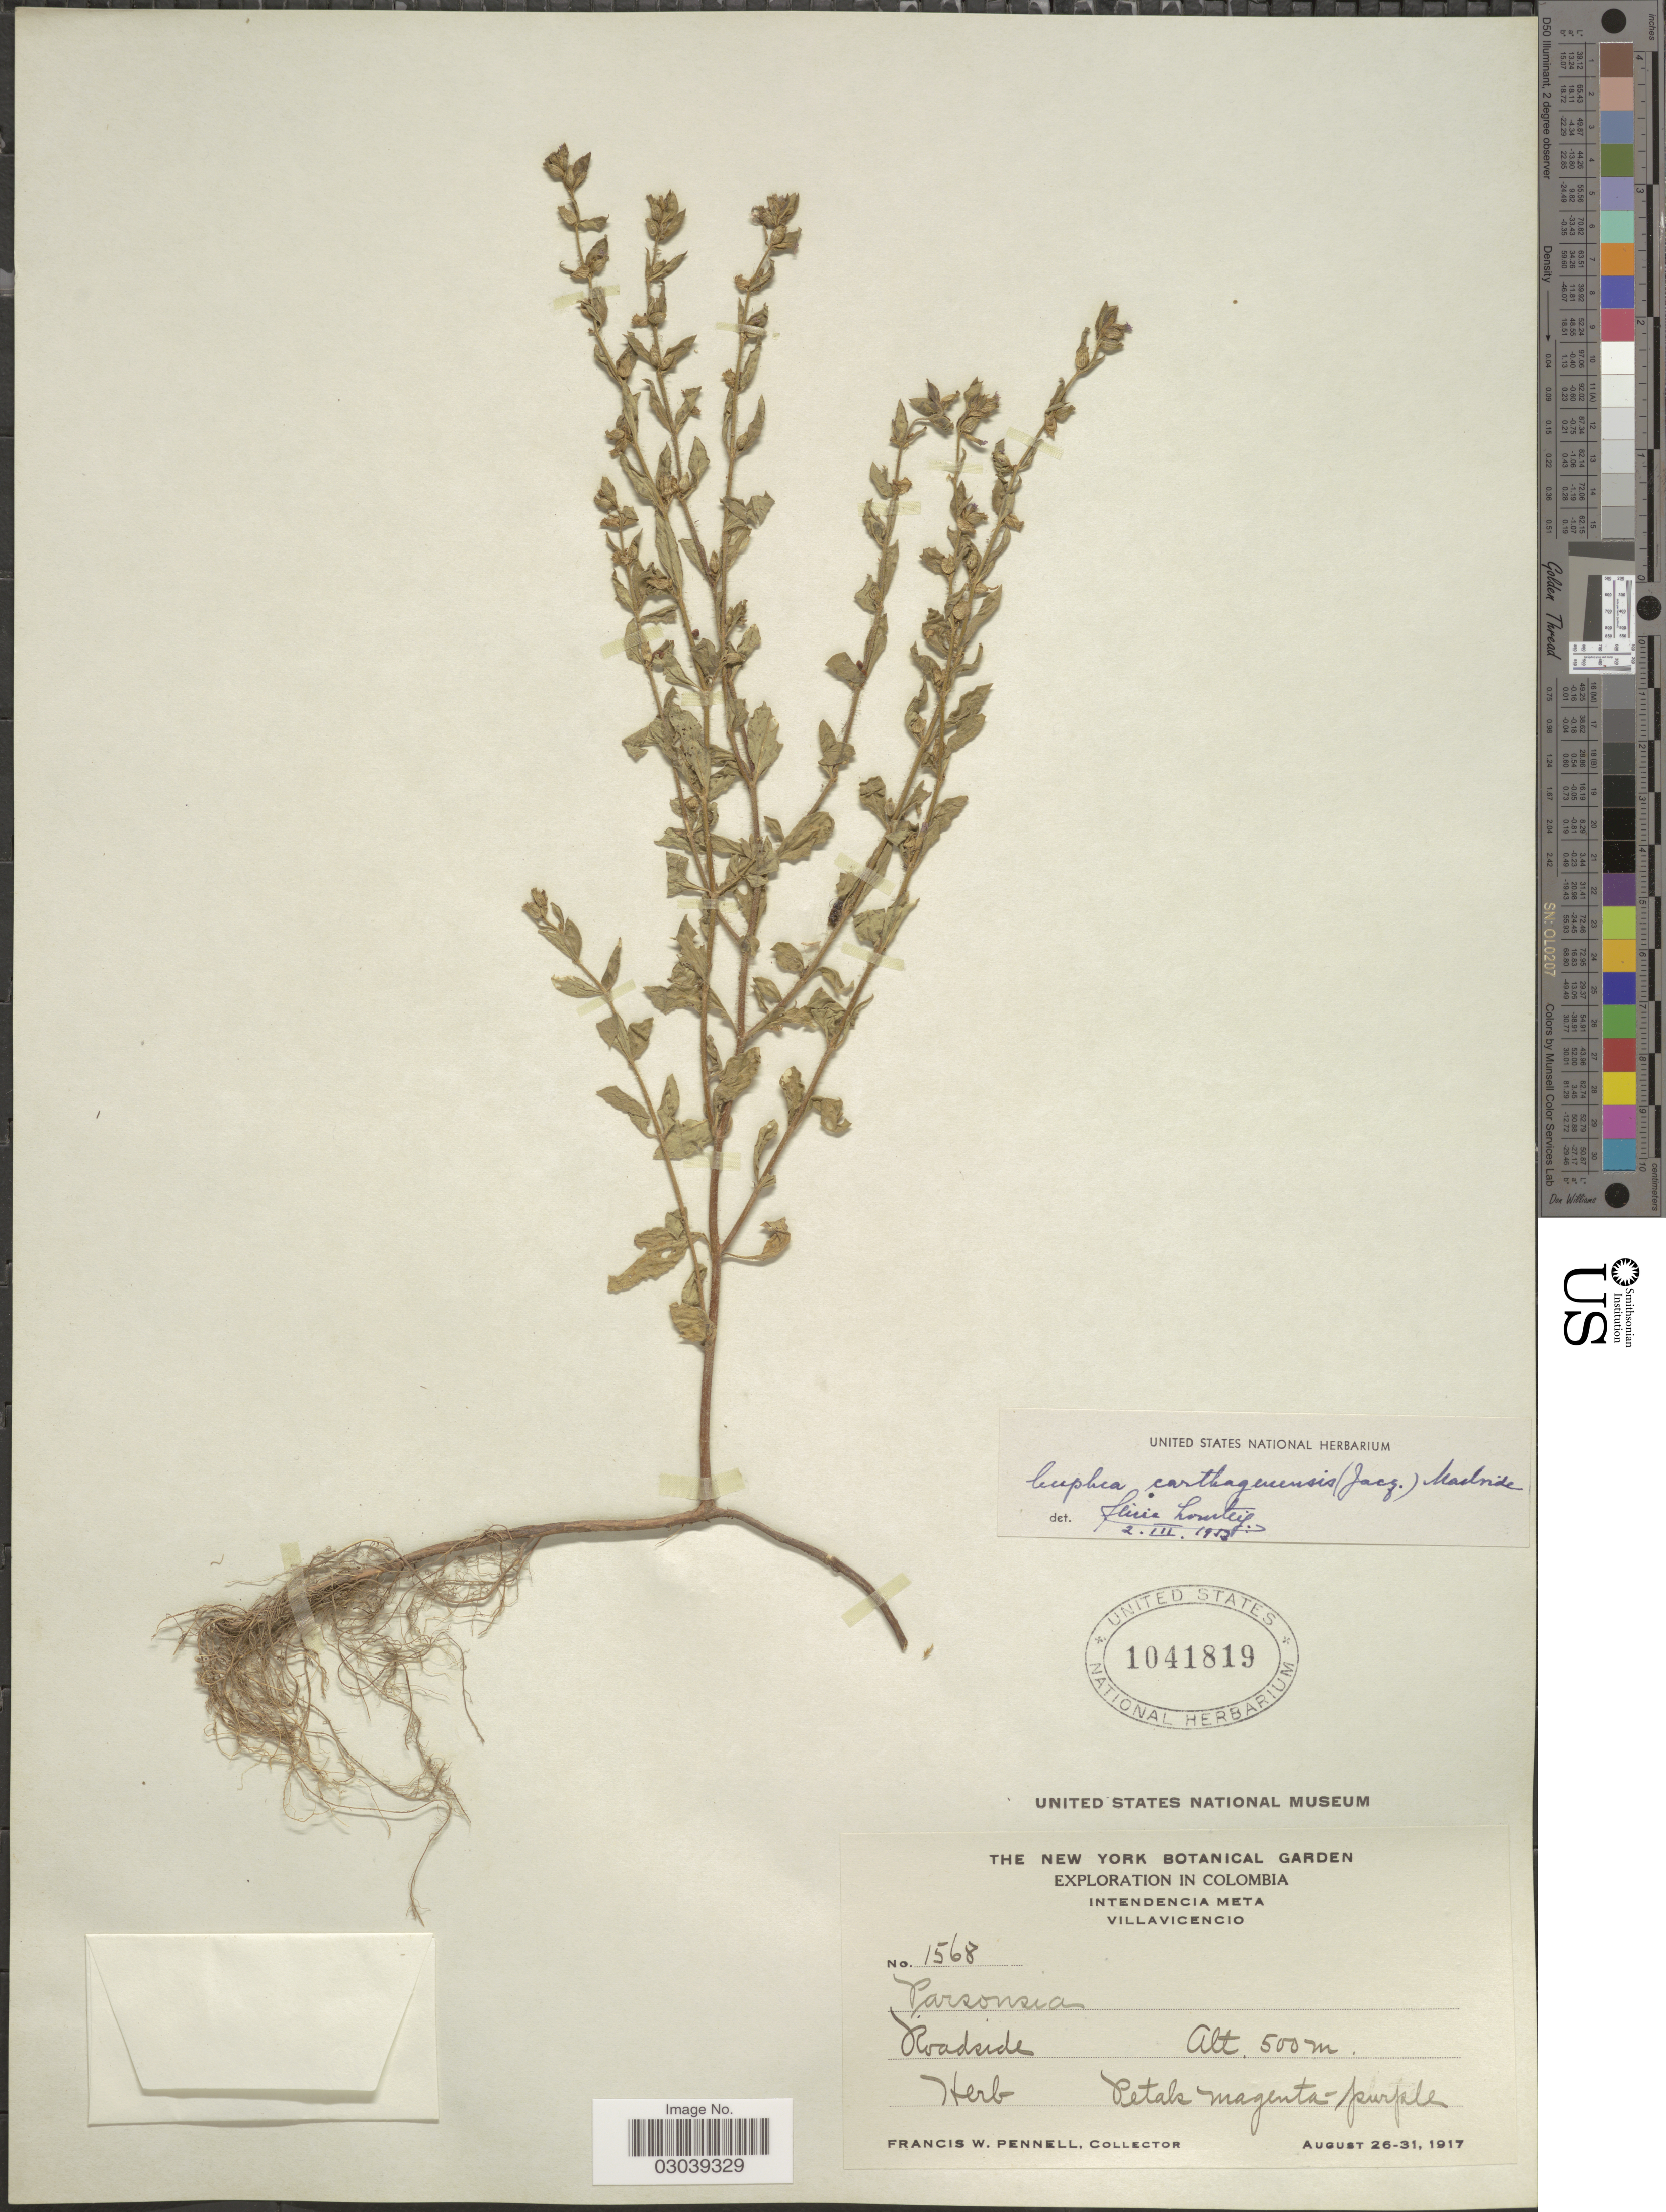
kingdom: Plantae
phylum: Tracheophyta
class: Magnoliopsida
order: Myrtales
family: Lythraceae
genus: Cuphea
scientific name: Cuphea carthagenensis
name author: (Jacq.) J.F. Macbr.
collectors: F. W. Pennell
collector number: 1568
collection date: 1917-08-26/1917-08-31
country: Colombia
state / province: Meta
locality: Intendencia Meta. Villavicencio.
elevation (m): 500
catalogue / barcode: US 1041819